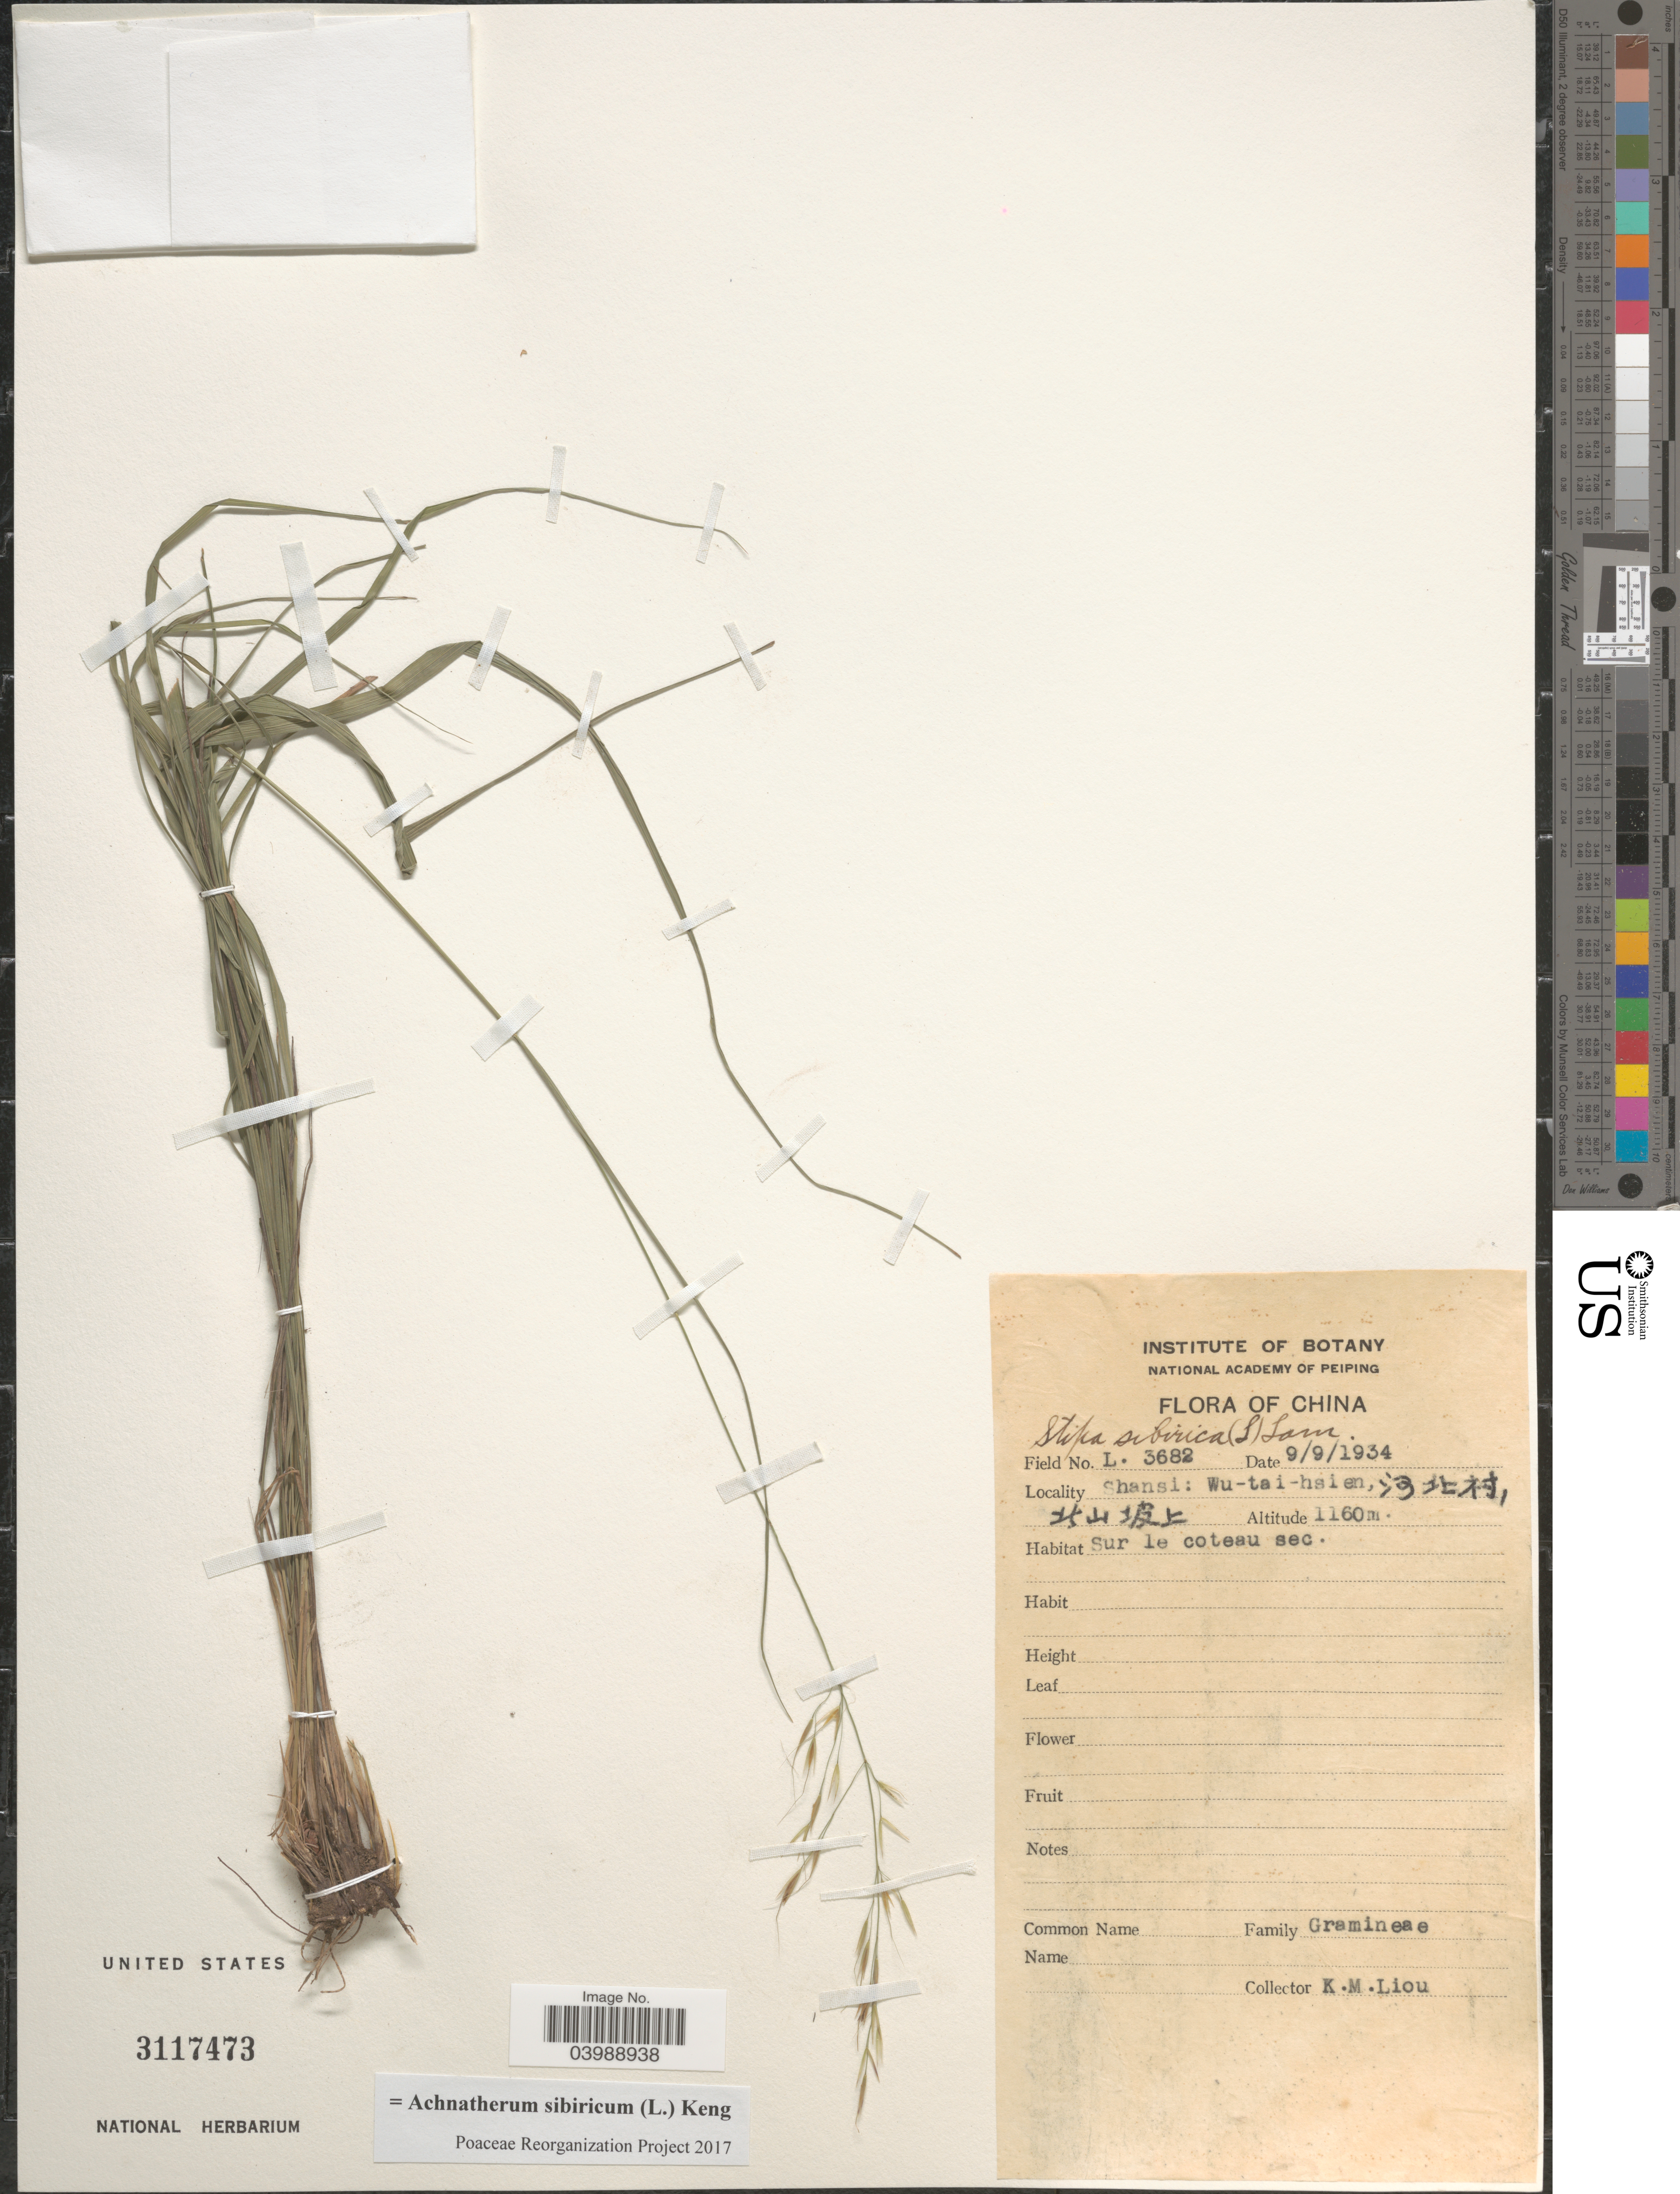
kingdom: Plantae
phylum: Tracheophyta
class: Liliopsida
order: Poales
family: Poaceae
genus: Achnatherum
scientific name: Achnatherum sibiricum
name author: (L.) Keng ex Tzvelev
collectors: K. M. Liou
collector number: L3682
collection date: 1934-09-09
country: China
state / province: Shanxi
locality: Shansi: Wu-tai-hsien, X.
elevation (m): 1160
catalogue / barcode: US 3117473